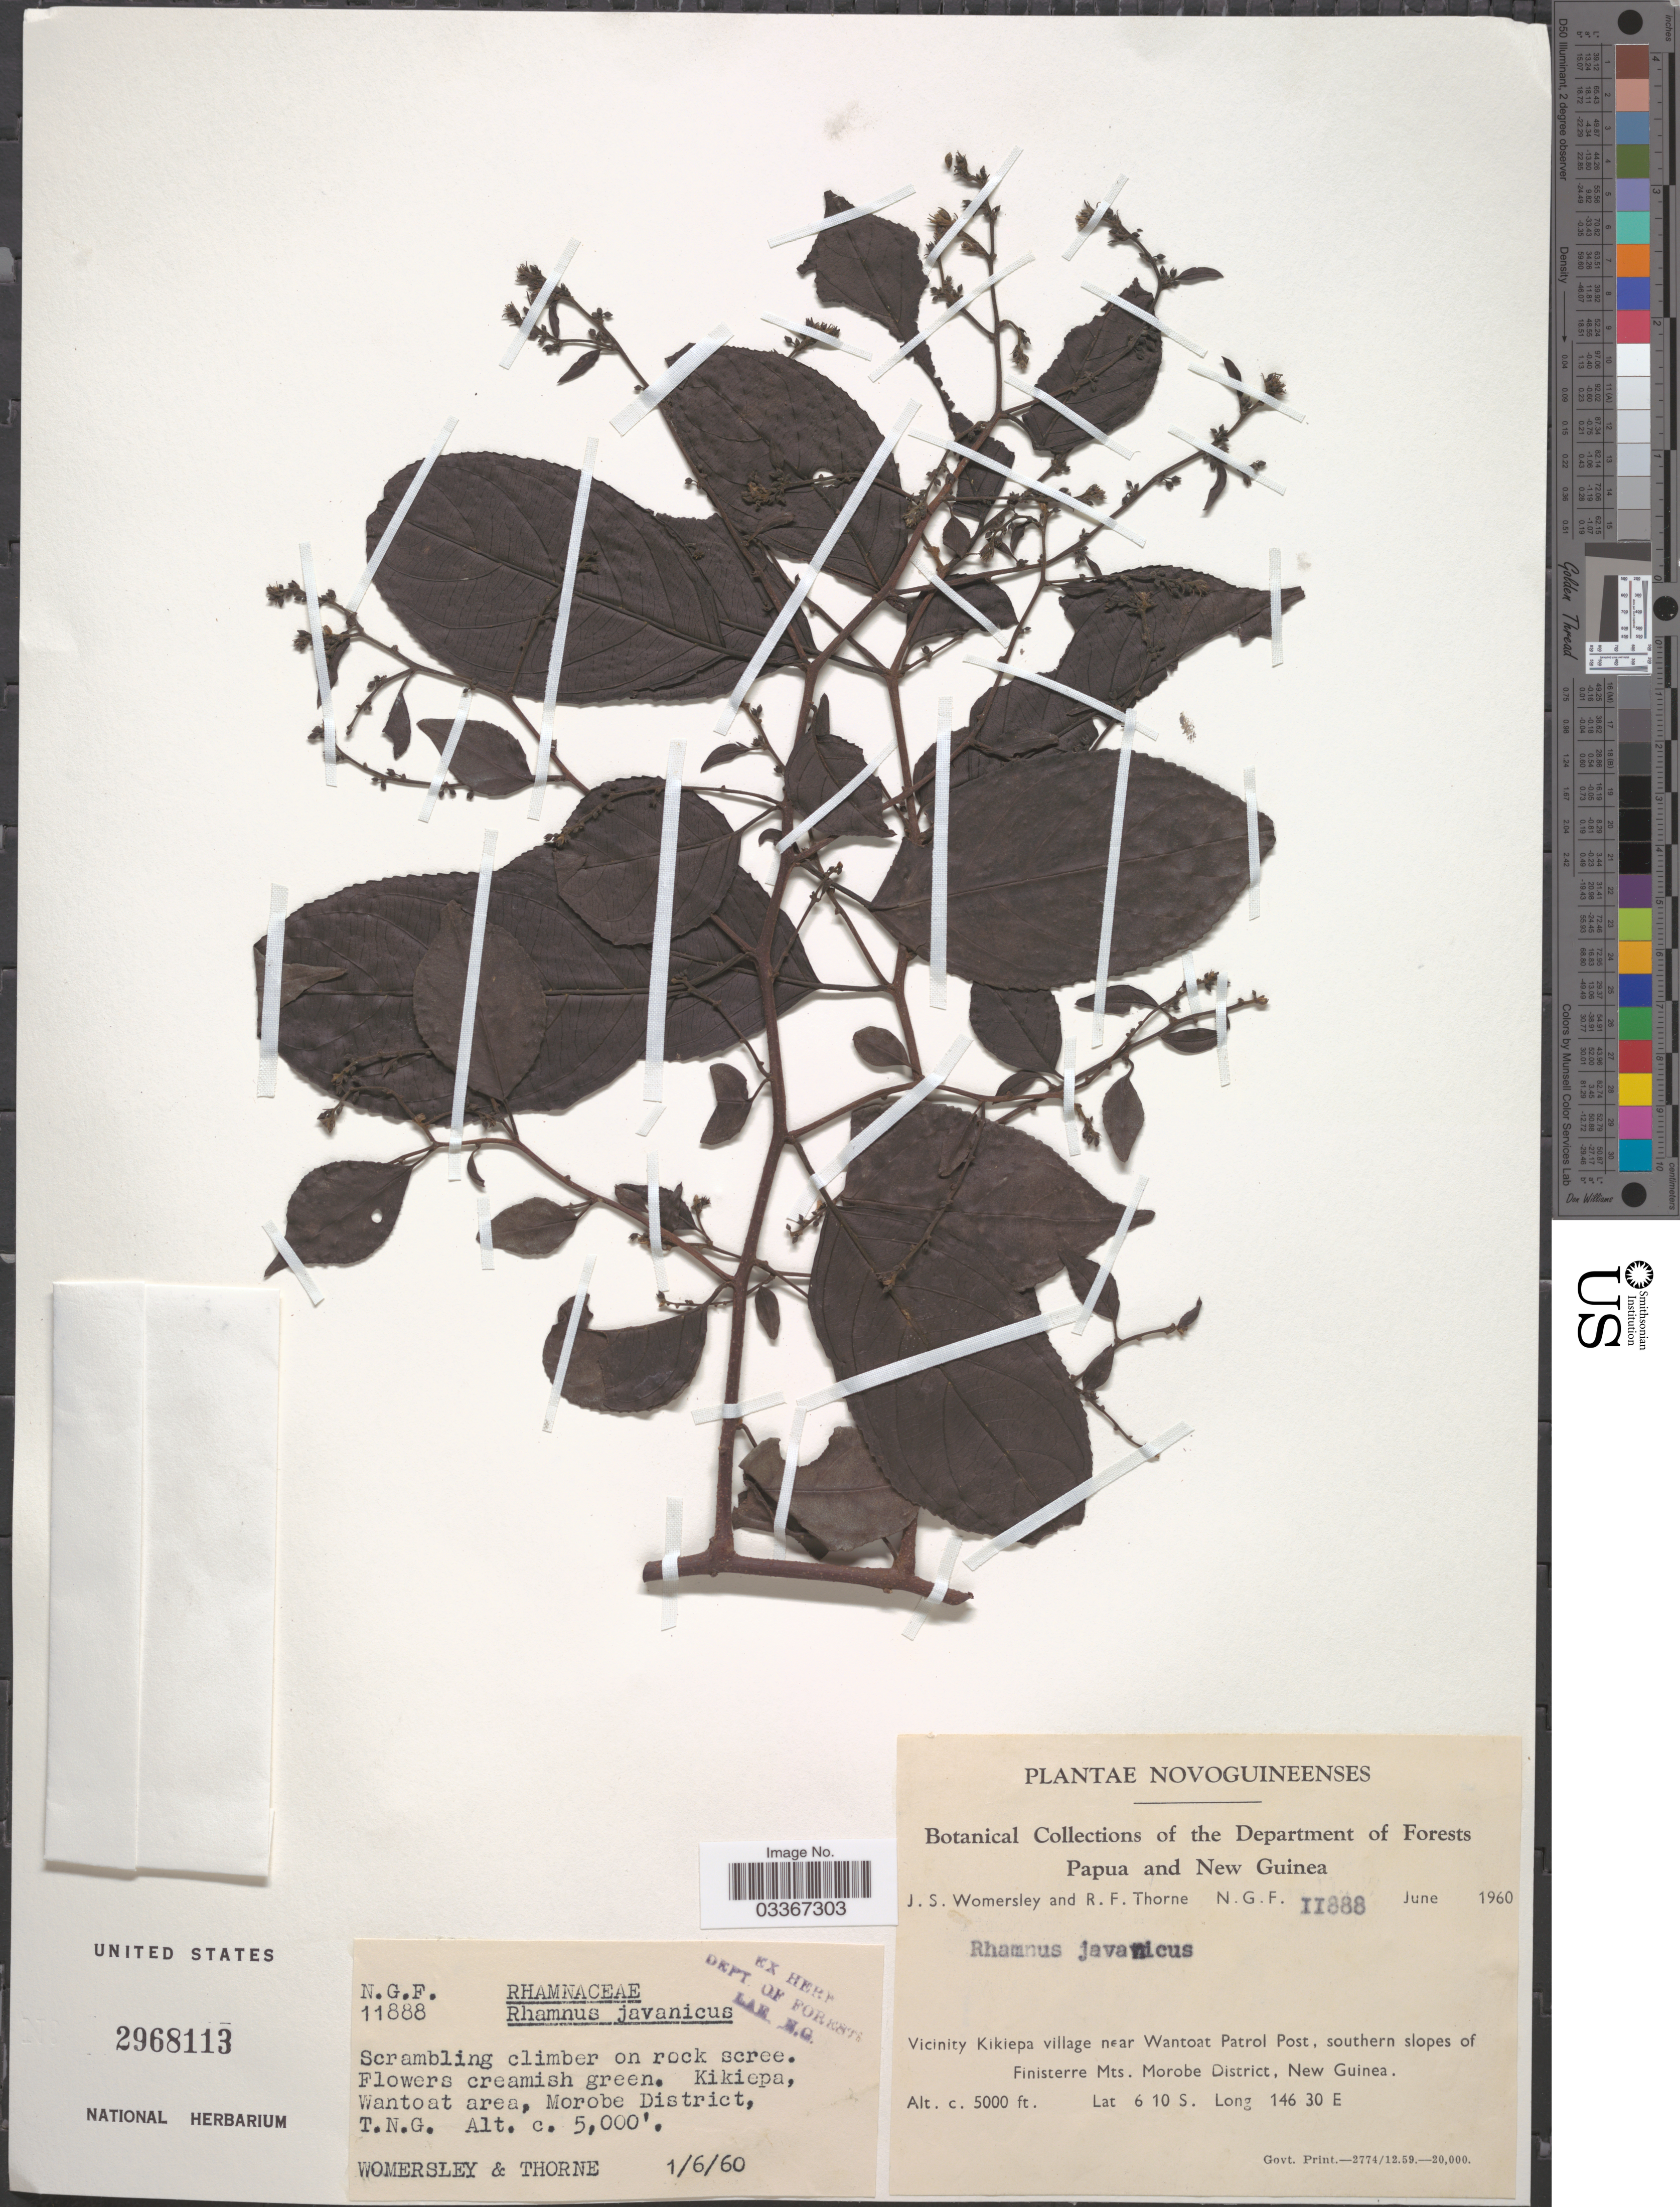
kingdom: Plantae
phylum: Tracheophyta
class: Magnoliopsida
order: Rosales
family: Rhamnaceae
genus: Rhamnus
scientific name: Rhamnus javanica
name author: Miq.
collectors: J. S. Womersley & R. Thorne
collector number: N.G.F. 11888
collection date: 1960-06-01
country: Papua New Guinea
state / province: Morobe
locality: Vicinity Kikiepa village near Wantoat Patrol Post, southern slopes of Finisterre Mts. Morobe District, New Guinea.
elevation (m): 1524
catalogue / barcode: US 2968113